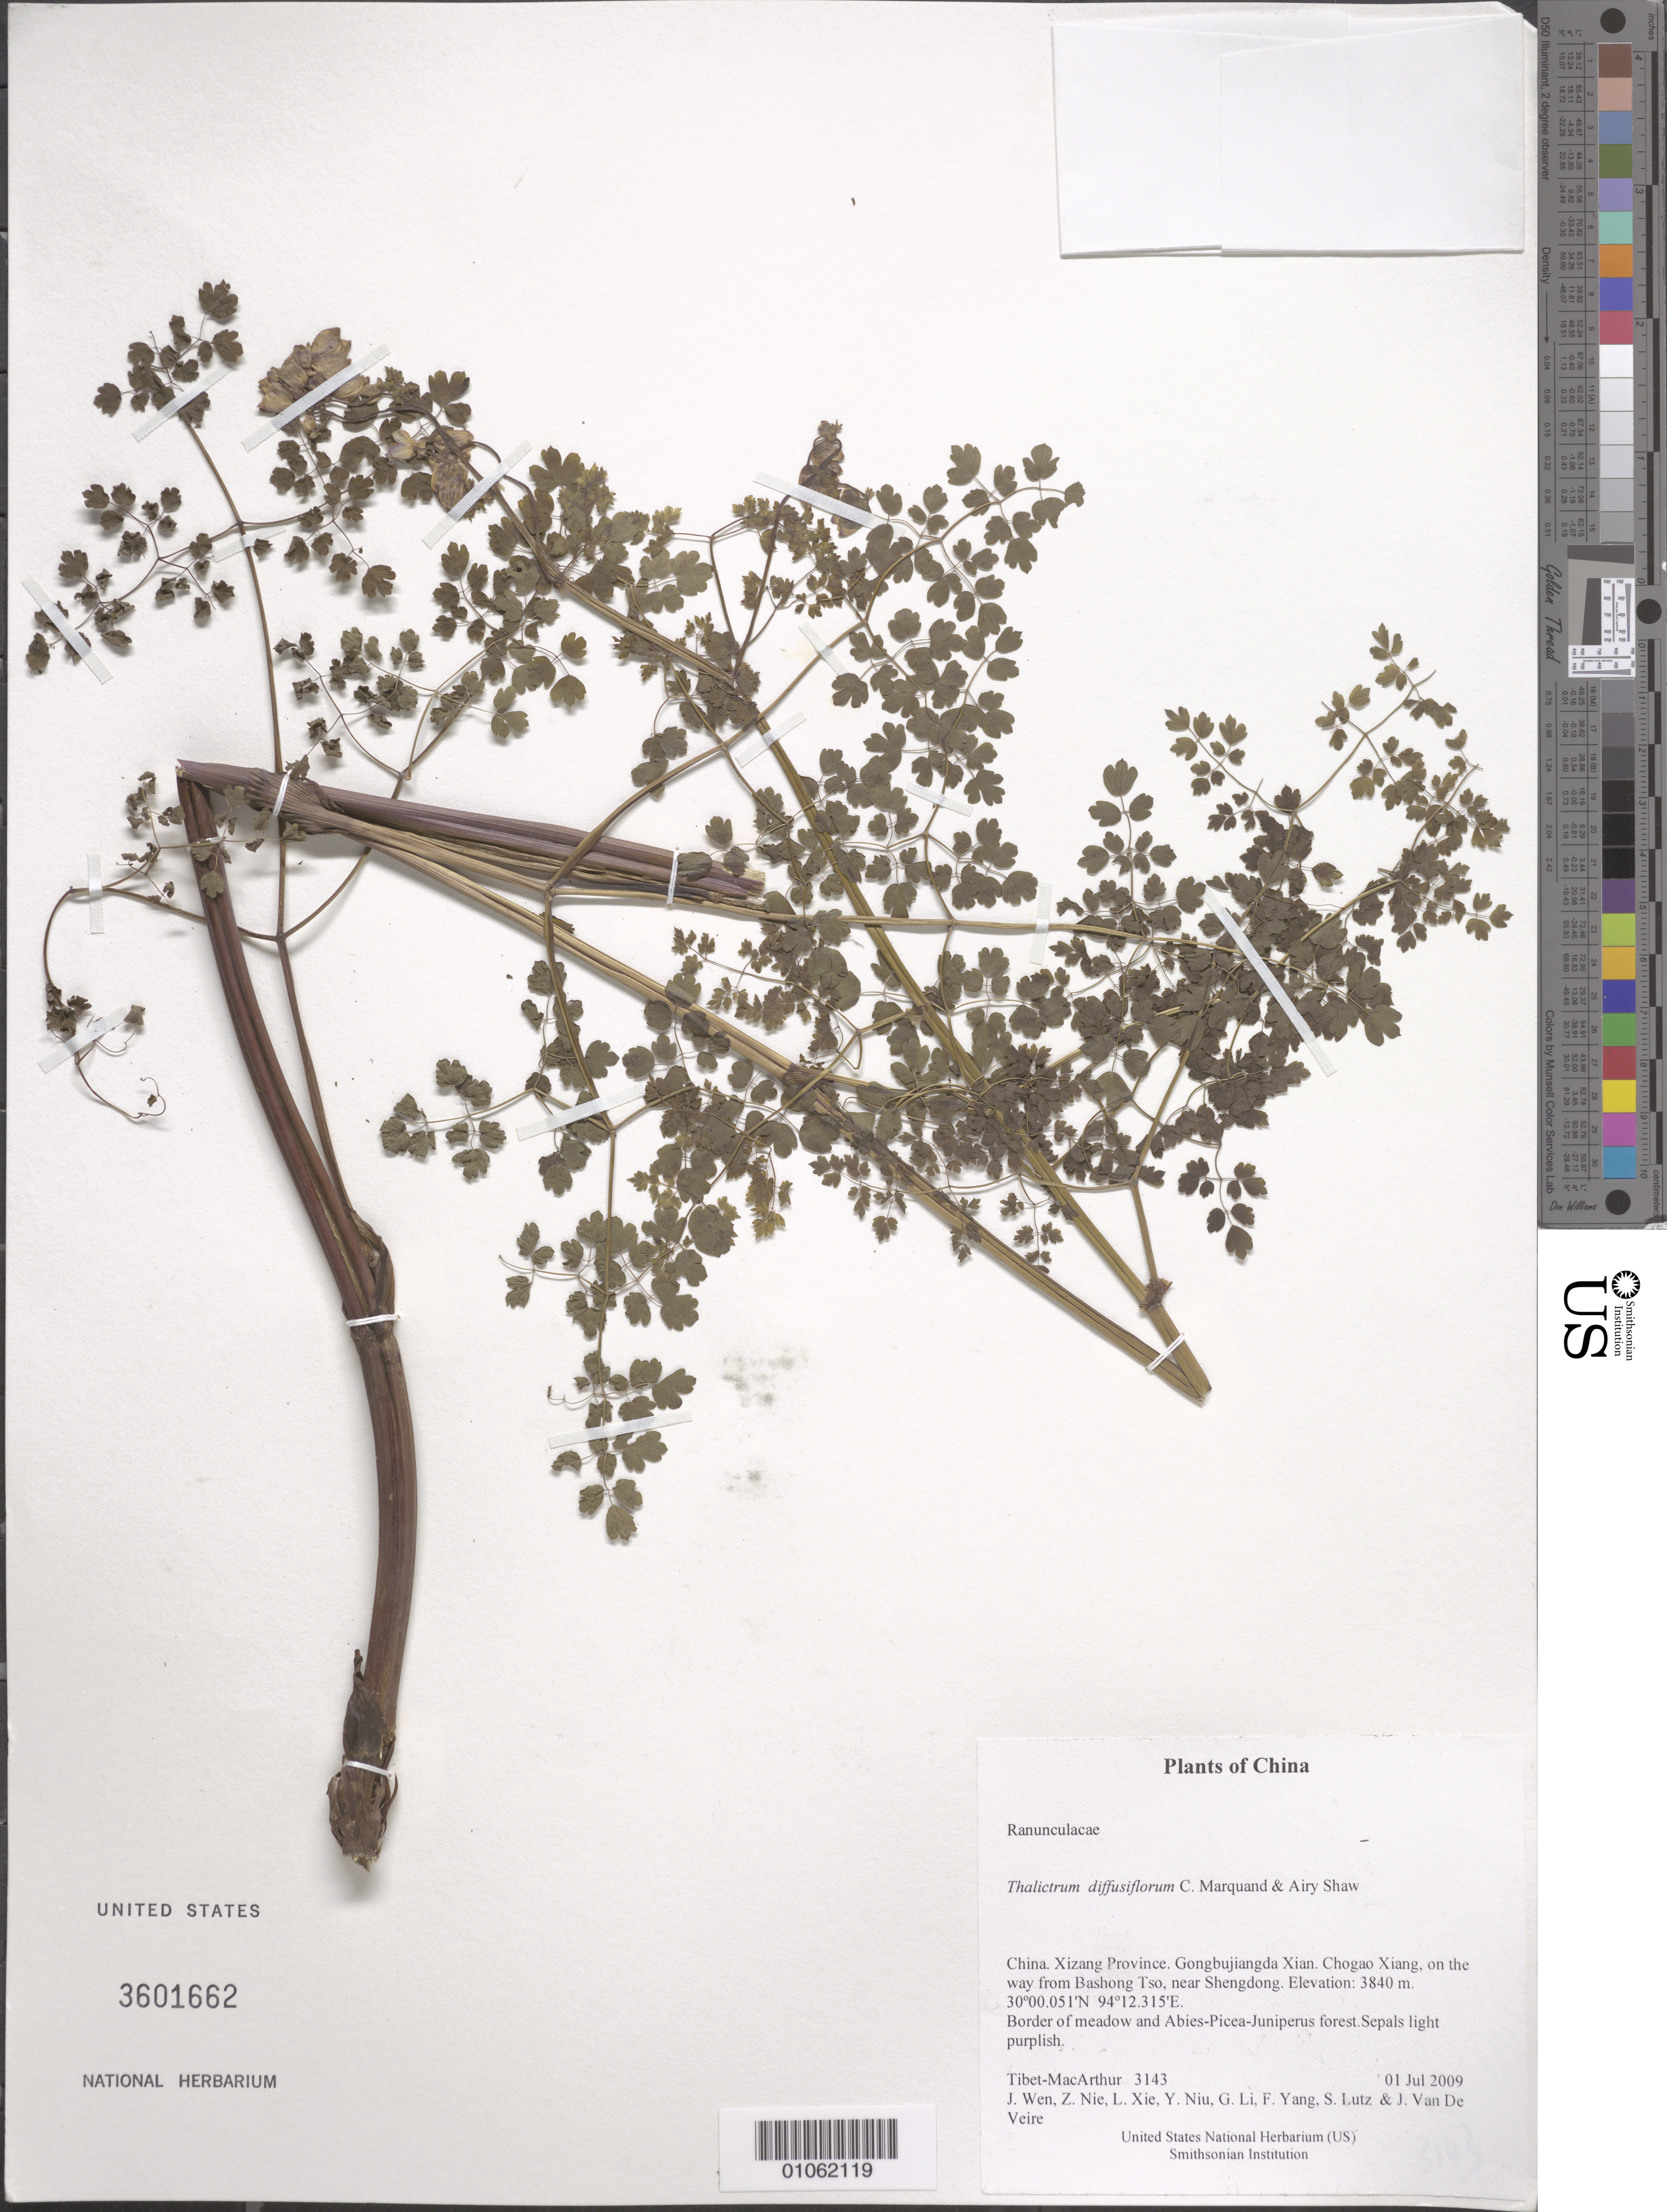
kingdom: Plantae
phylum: Tracheophyta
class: Magnoliopsida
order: Ranunculales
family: Ranunculaceae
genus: Thalictrum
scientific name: Thalictrum diffusiflorum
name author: C. Marquand & Airy Shaw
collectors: Tibet-MacArthur, J. Wen, Z. Nie, L. Xie, Y. Niu, G. Li, F. Yang, S. Lutz & J. Van De Veire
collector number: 3143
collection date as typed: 01 Jul 2009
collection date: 2009-07-01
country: China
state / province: Xizang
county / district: Gongbujiangda Xian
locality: Chogao Xiang, on the way from Bashong Tso, near Shengdong.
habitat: Border of meadow and Abies-Picea-Juniperus forest.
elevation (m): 3840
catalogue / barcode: US 3601662